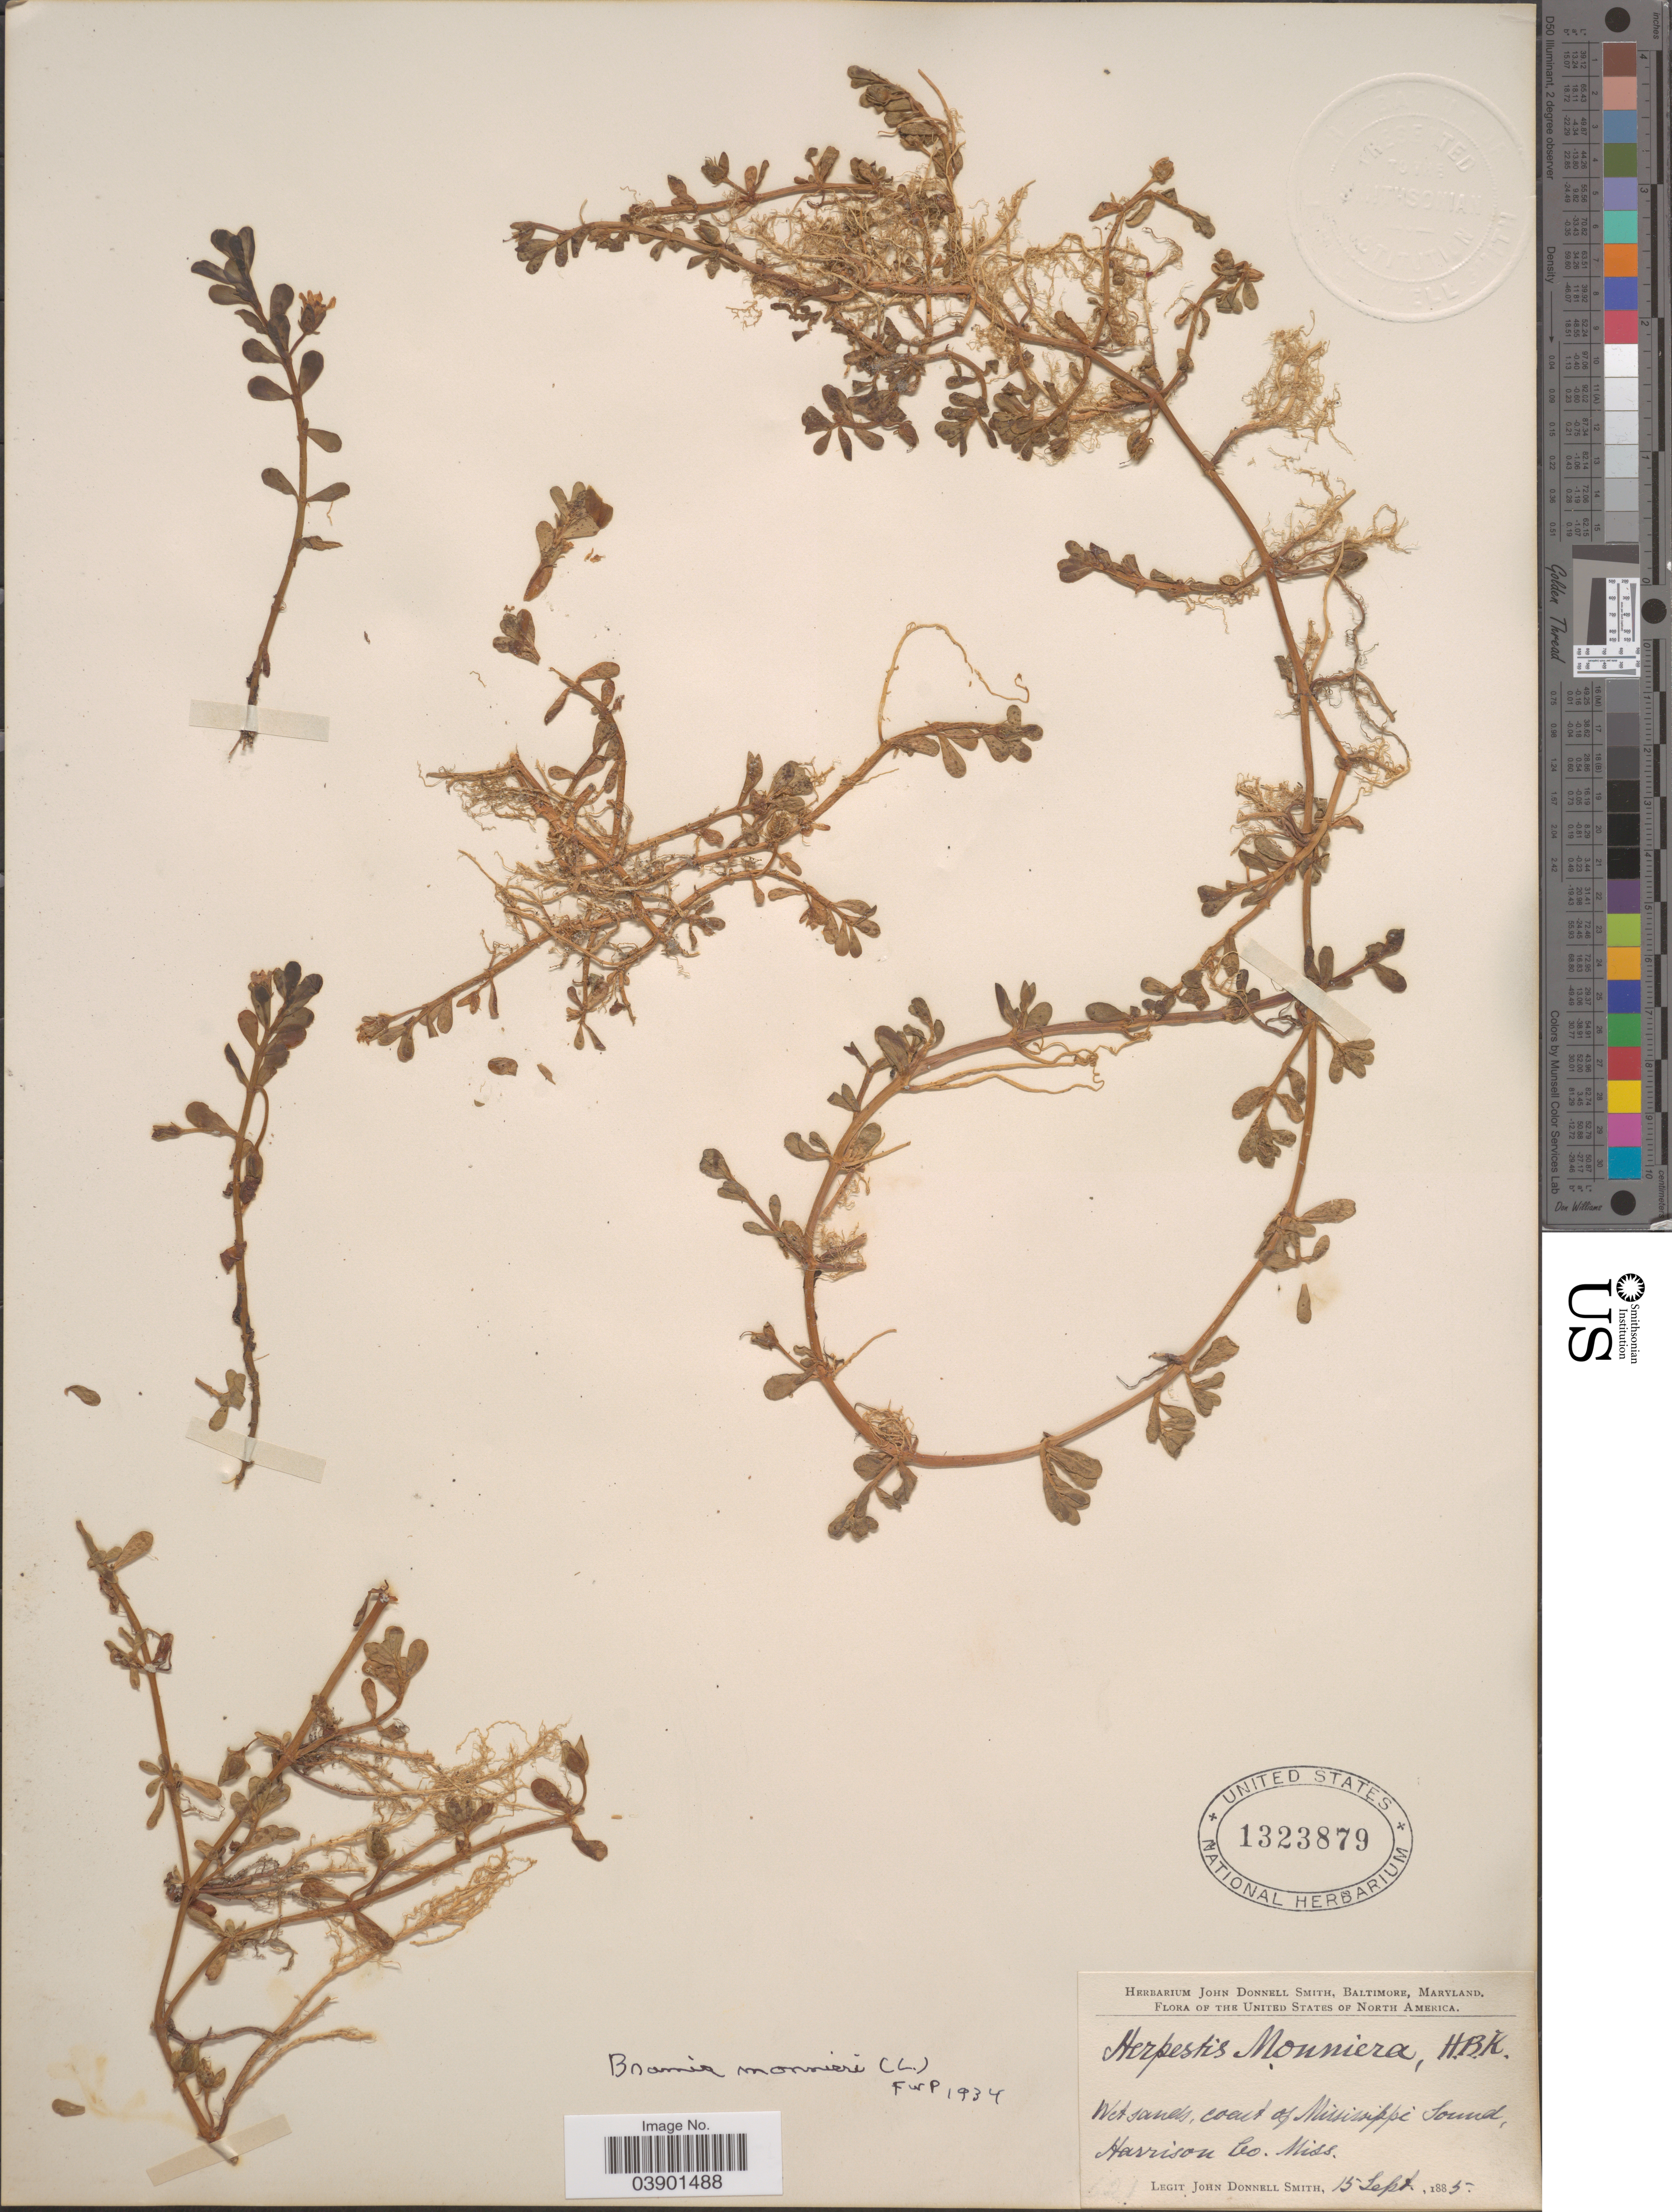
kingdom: Plantae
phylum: Tracheophyta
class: Magnoliopsida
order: Lamiales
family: Plantaginaceae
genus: Bacopa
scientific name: Bacopa monnieri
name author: (L.) Pennell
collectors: J. Donnell Smith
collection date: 1885-09-15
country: United States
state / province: Mississippi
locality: Coast of Mississippi Sound, Harrison Co.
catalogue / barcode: US 1323879